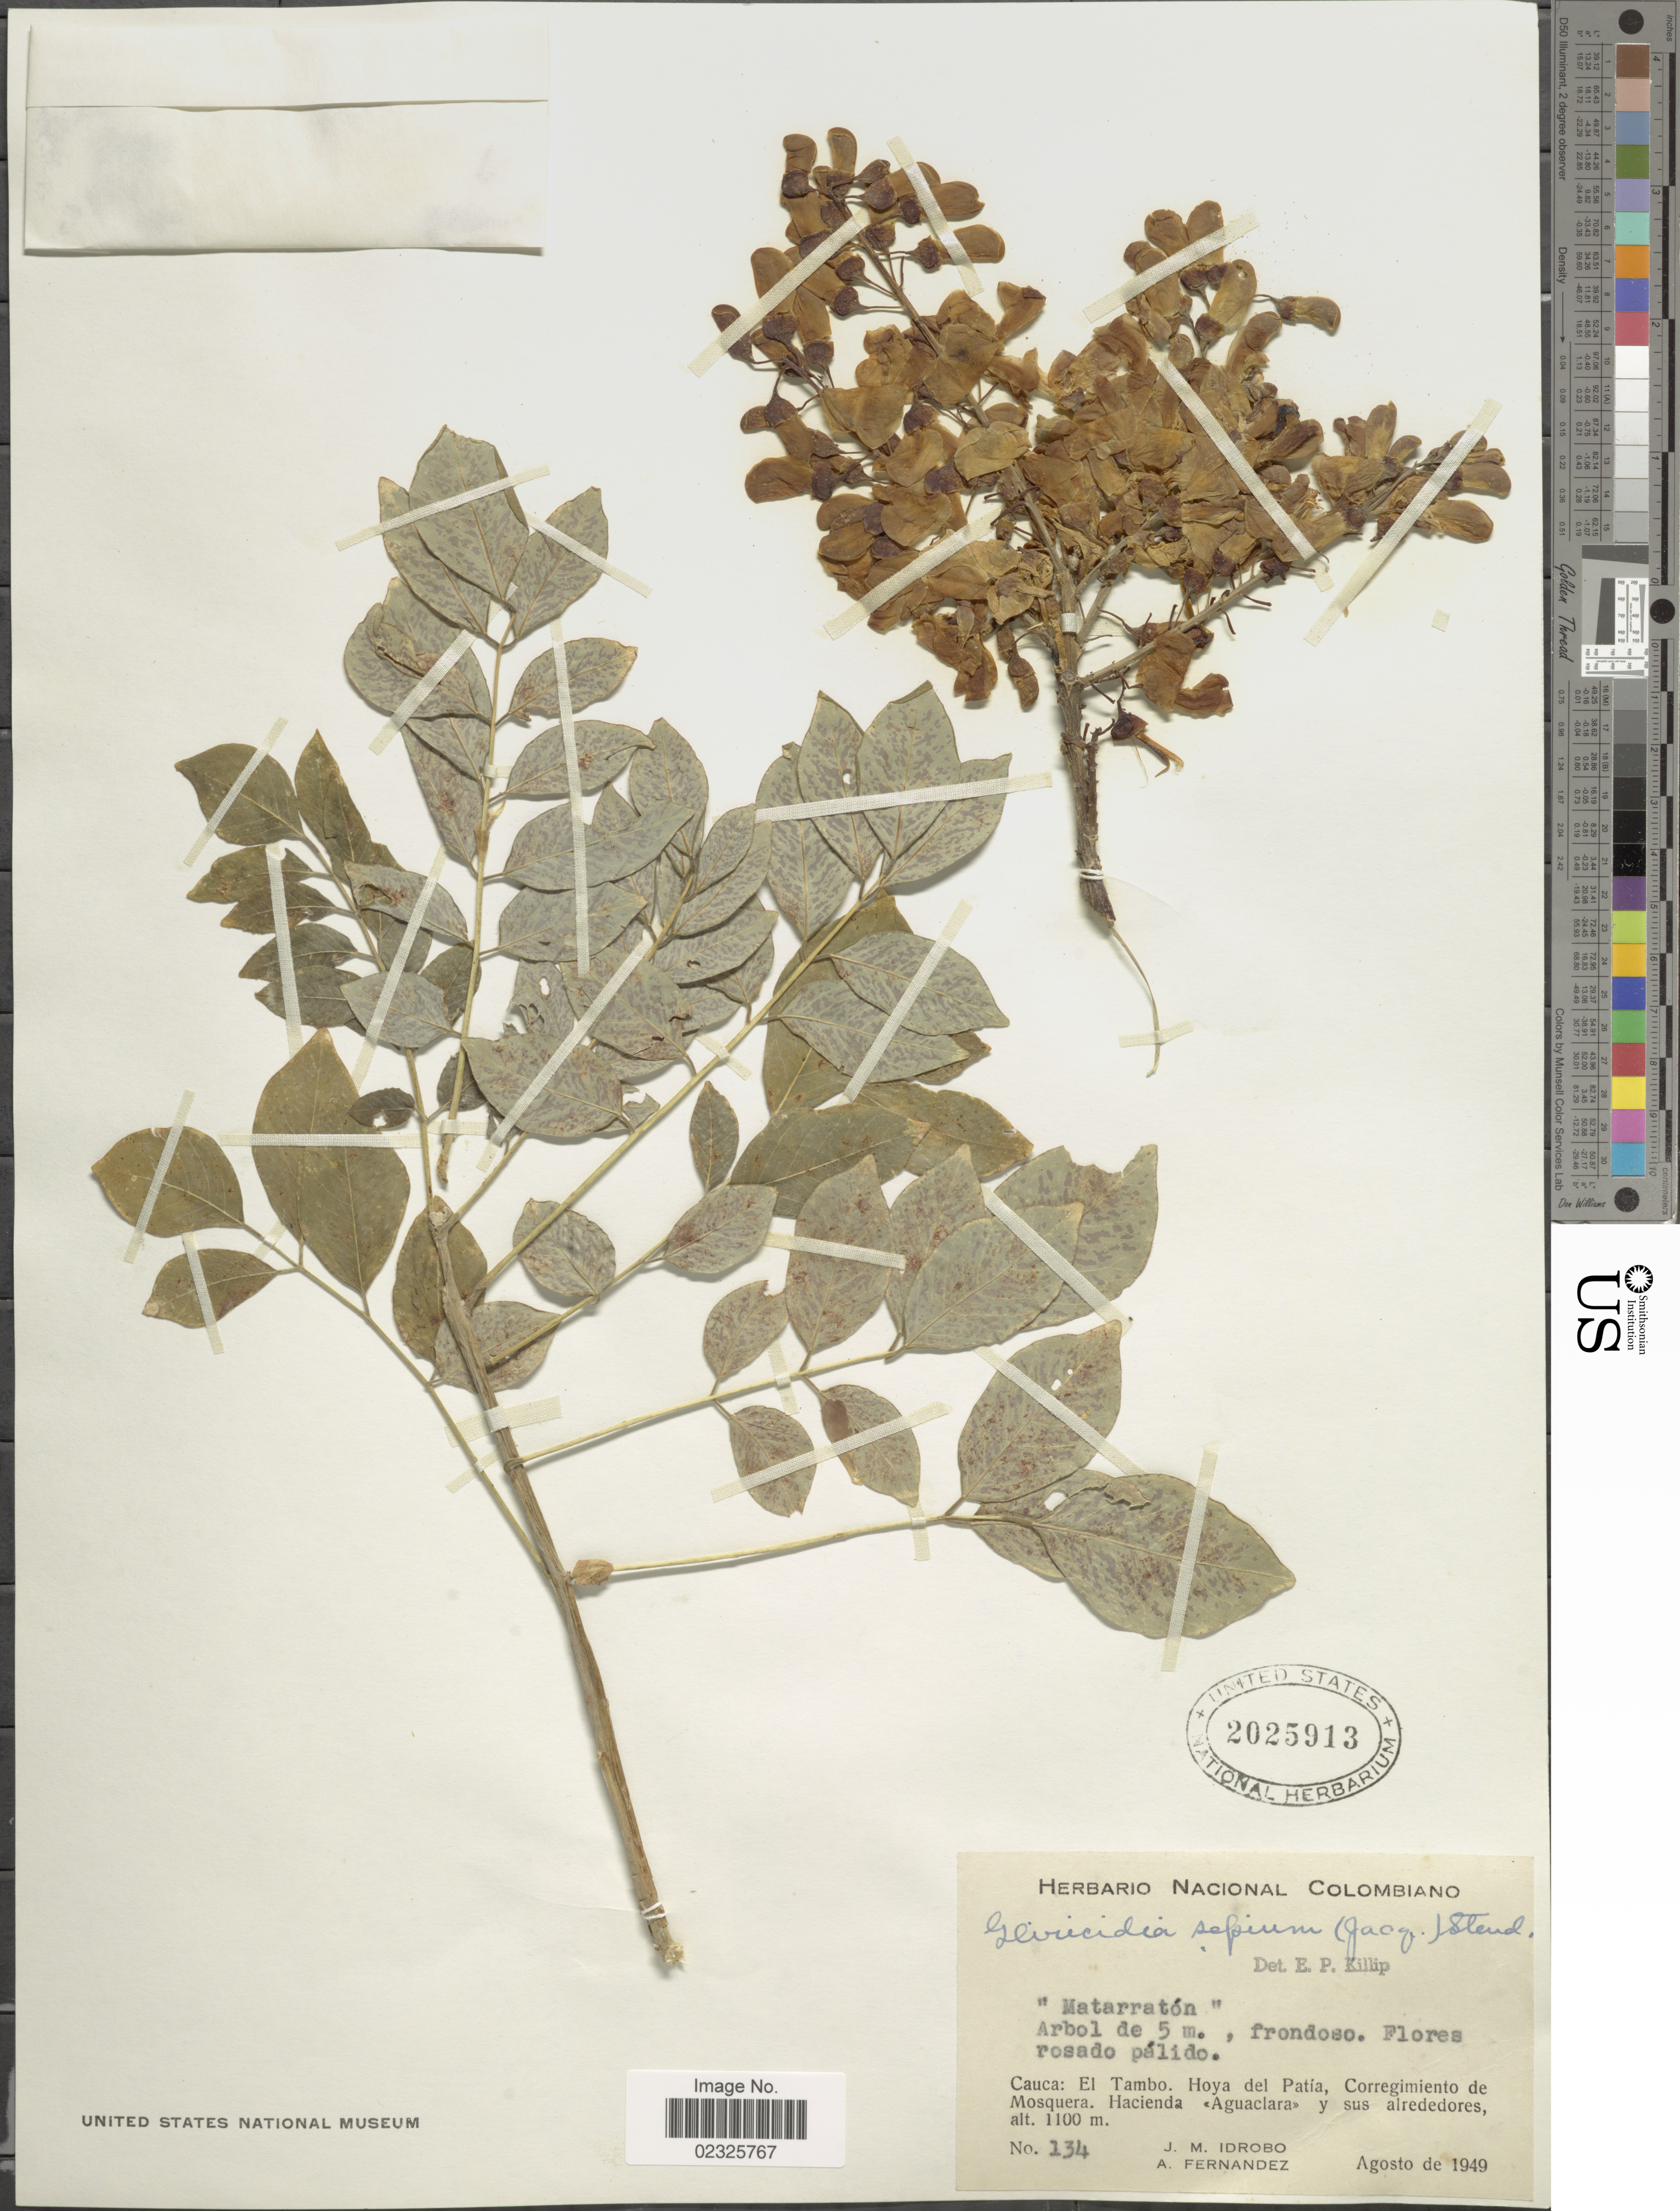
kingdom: Plantae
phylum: Tracheophyta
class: Magnoliopsida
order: Fabales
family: Fabaceae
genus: Gliricidia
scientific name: Gliricidia sepium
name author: (Jacq.) Kunth ex Walp.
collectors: J. M. Idrobo & A. Fernandez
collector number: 134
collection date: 1949-08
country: Colombia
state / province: Cauca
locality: El Tambo. Hoya del Patia, Corregimiento de Mosquera. Hacienda Aguaclara y sus alrededores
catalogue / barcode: US 2025913